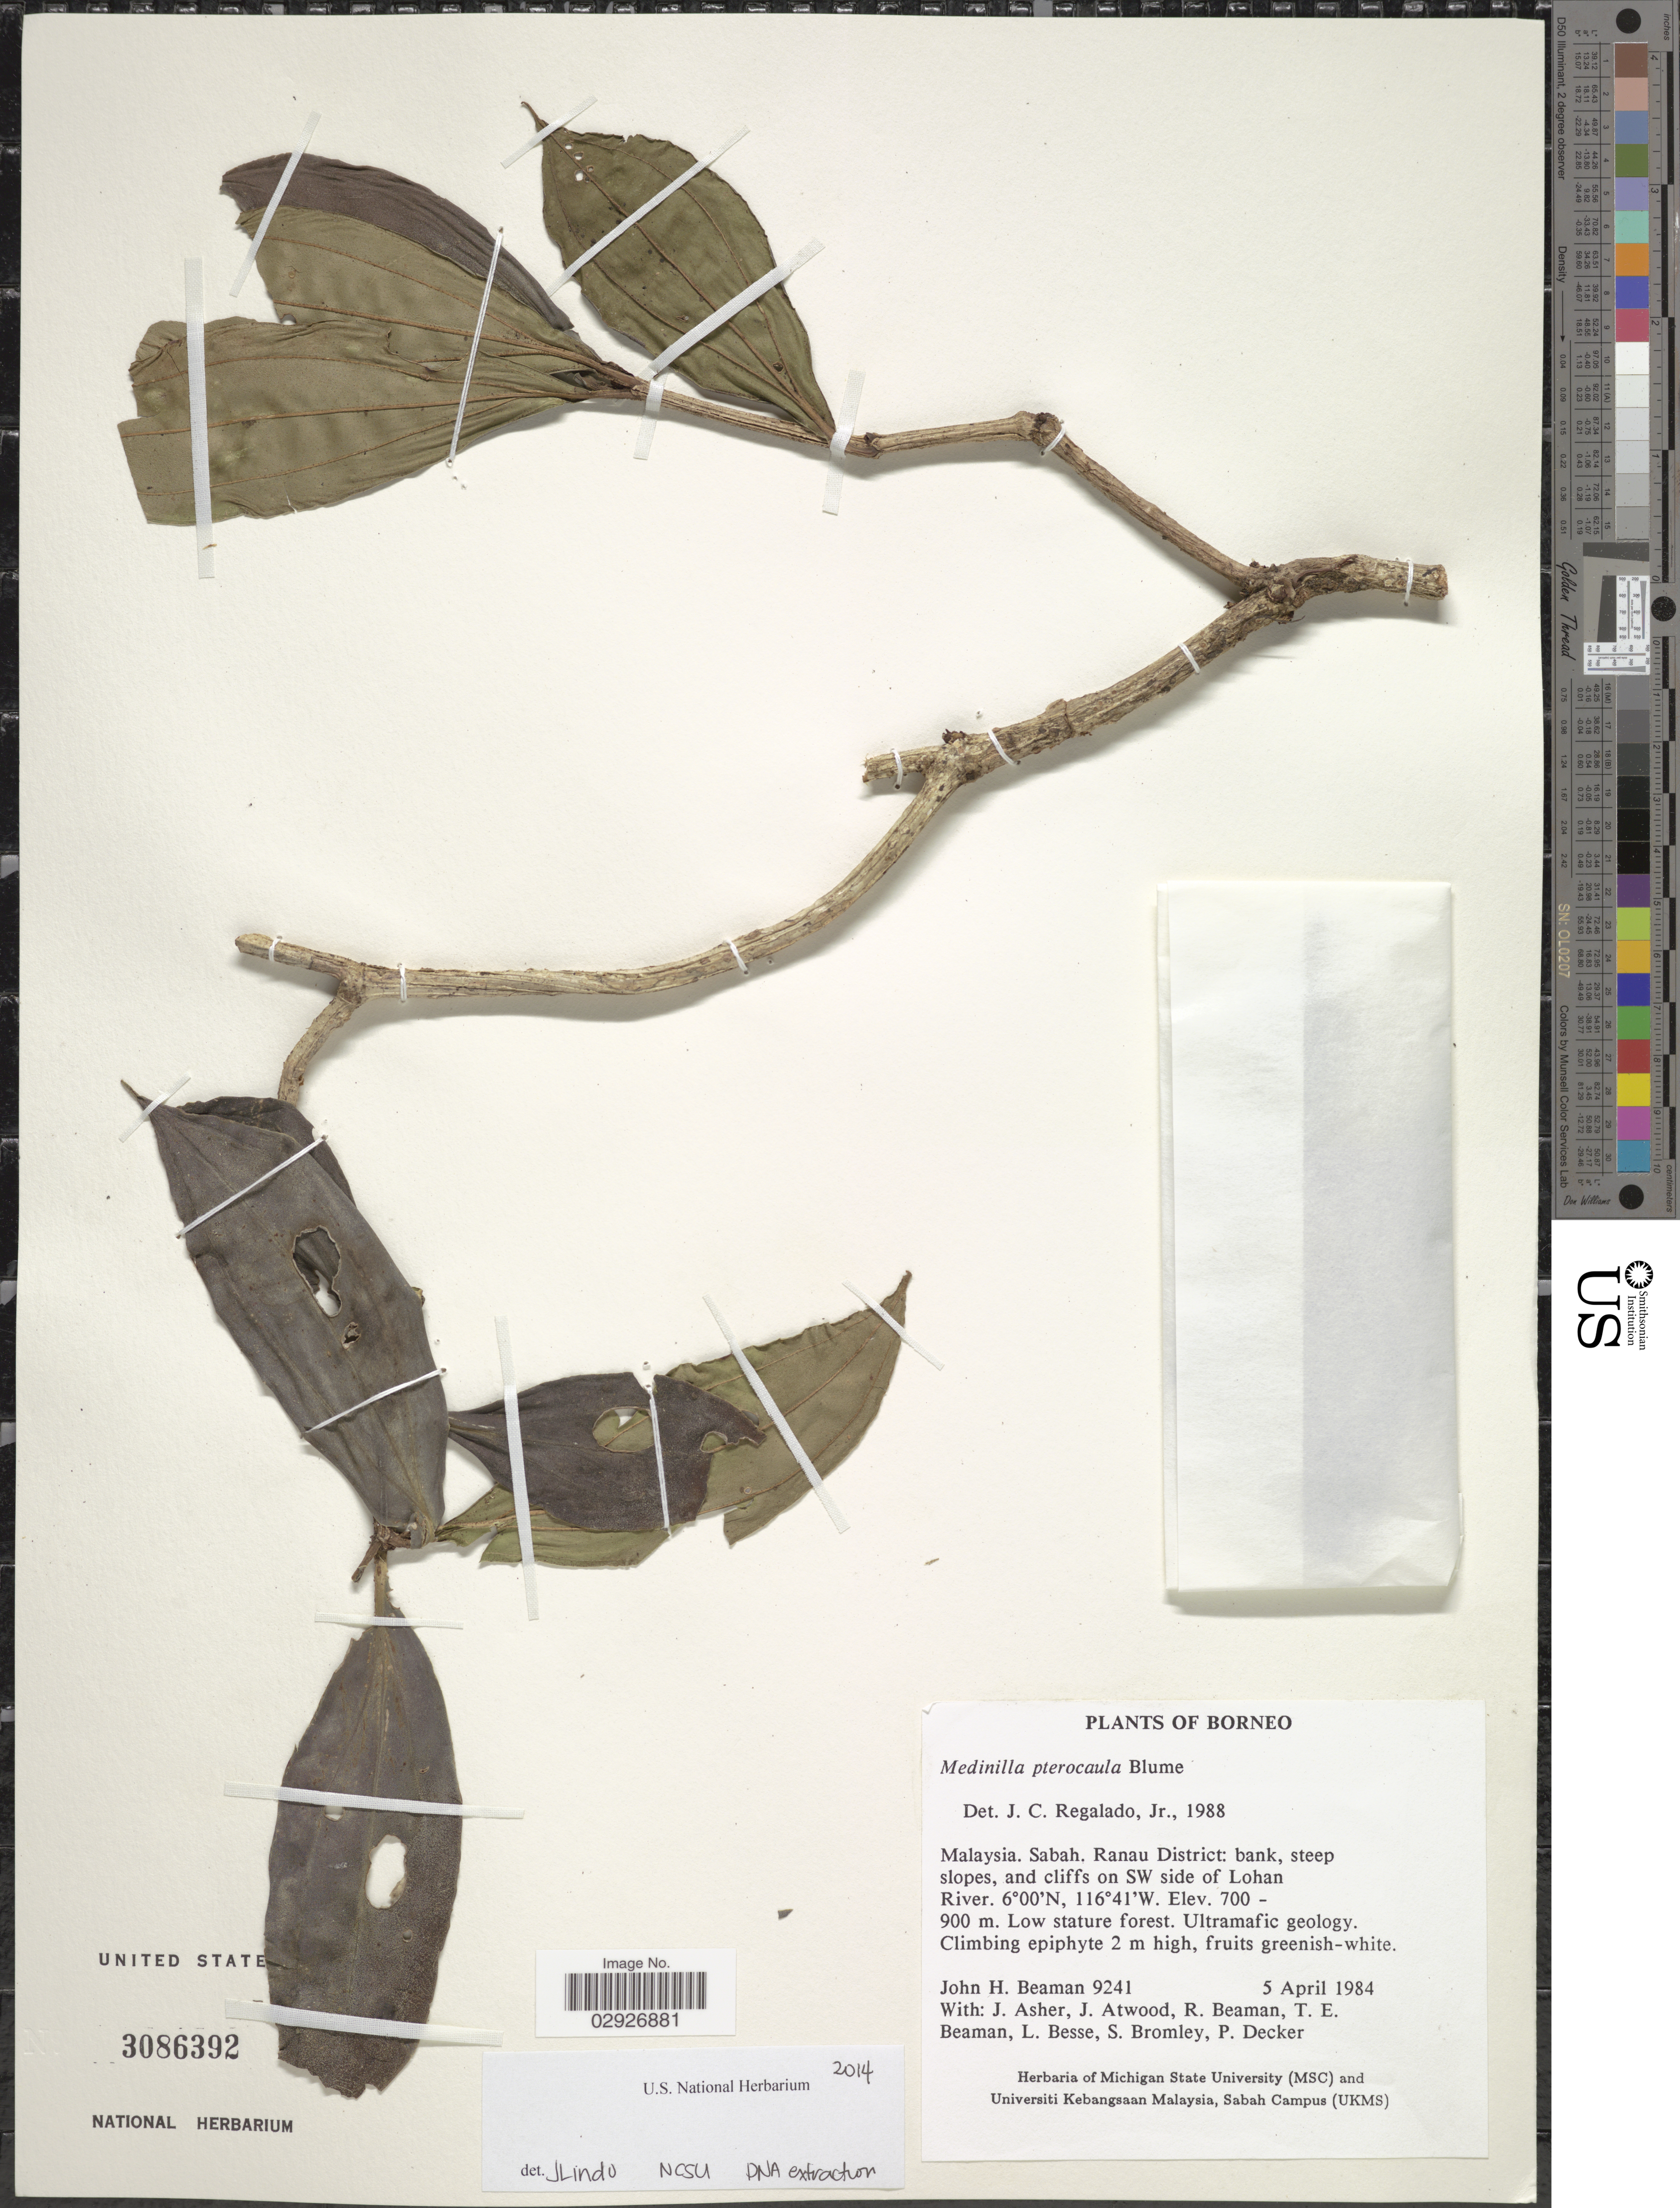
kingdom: Plantae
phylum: Tracheophyta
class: Magnoliopsida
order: Myrtales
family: Melastomataceae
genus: Medinilla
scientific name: Medinilla pterocaula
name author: Blume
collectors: J. H. Beaman, J. Asher, J. Atwood, R. S. Beaman & et al.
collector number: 9241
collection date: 1984-04-05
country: Malaysia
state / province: Sabah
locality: Borneo. Ranau District: bank, steep slopes, and cliffs on SW side of Lohan River.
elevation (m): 700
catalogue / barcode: US 3086392